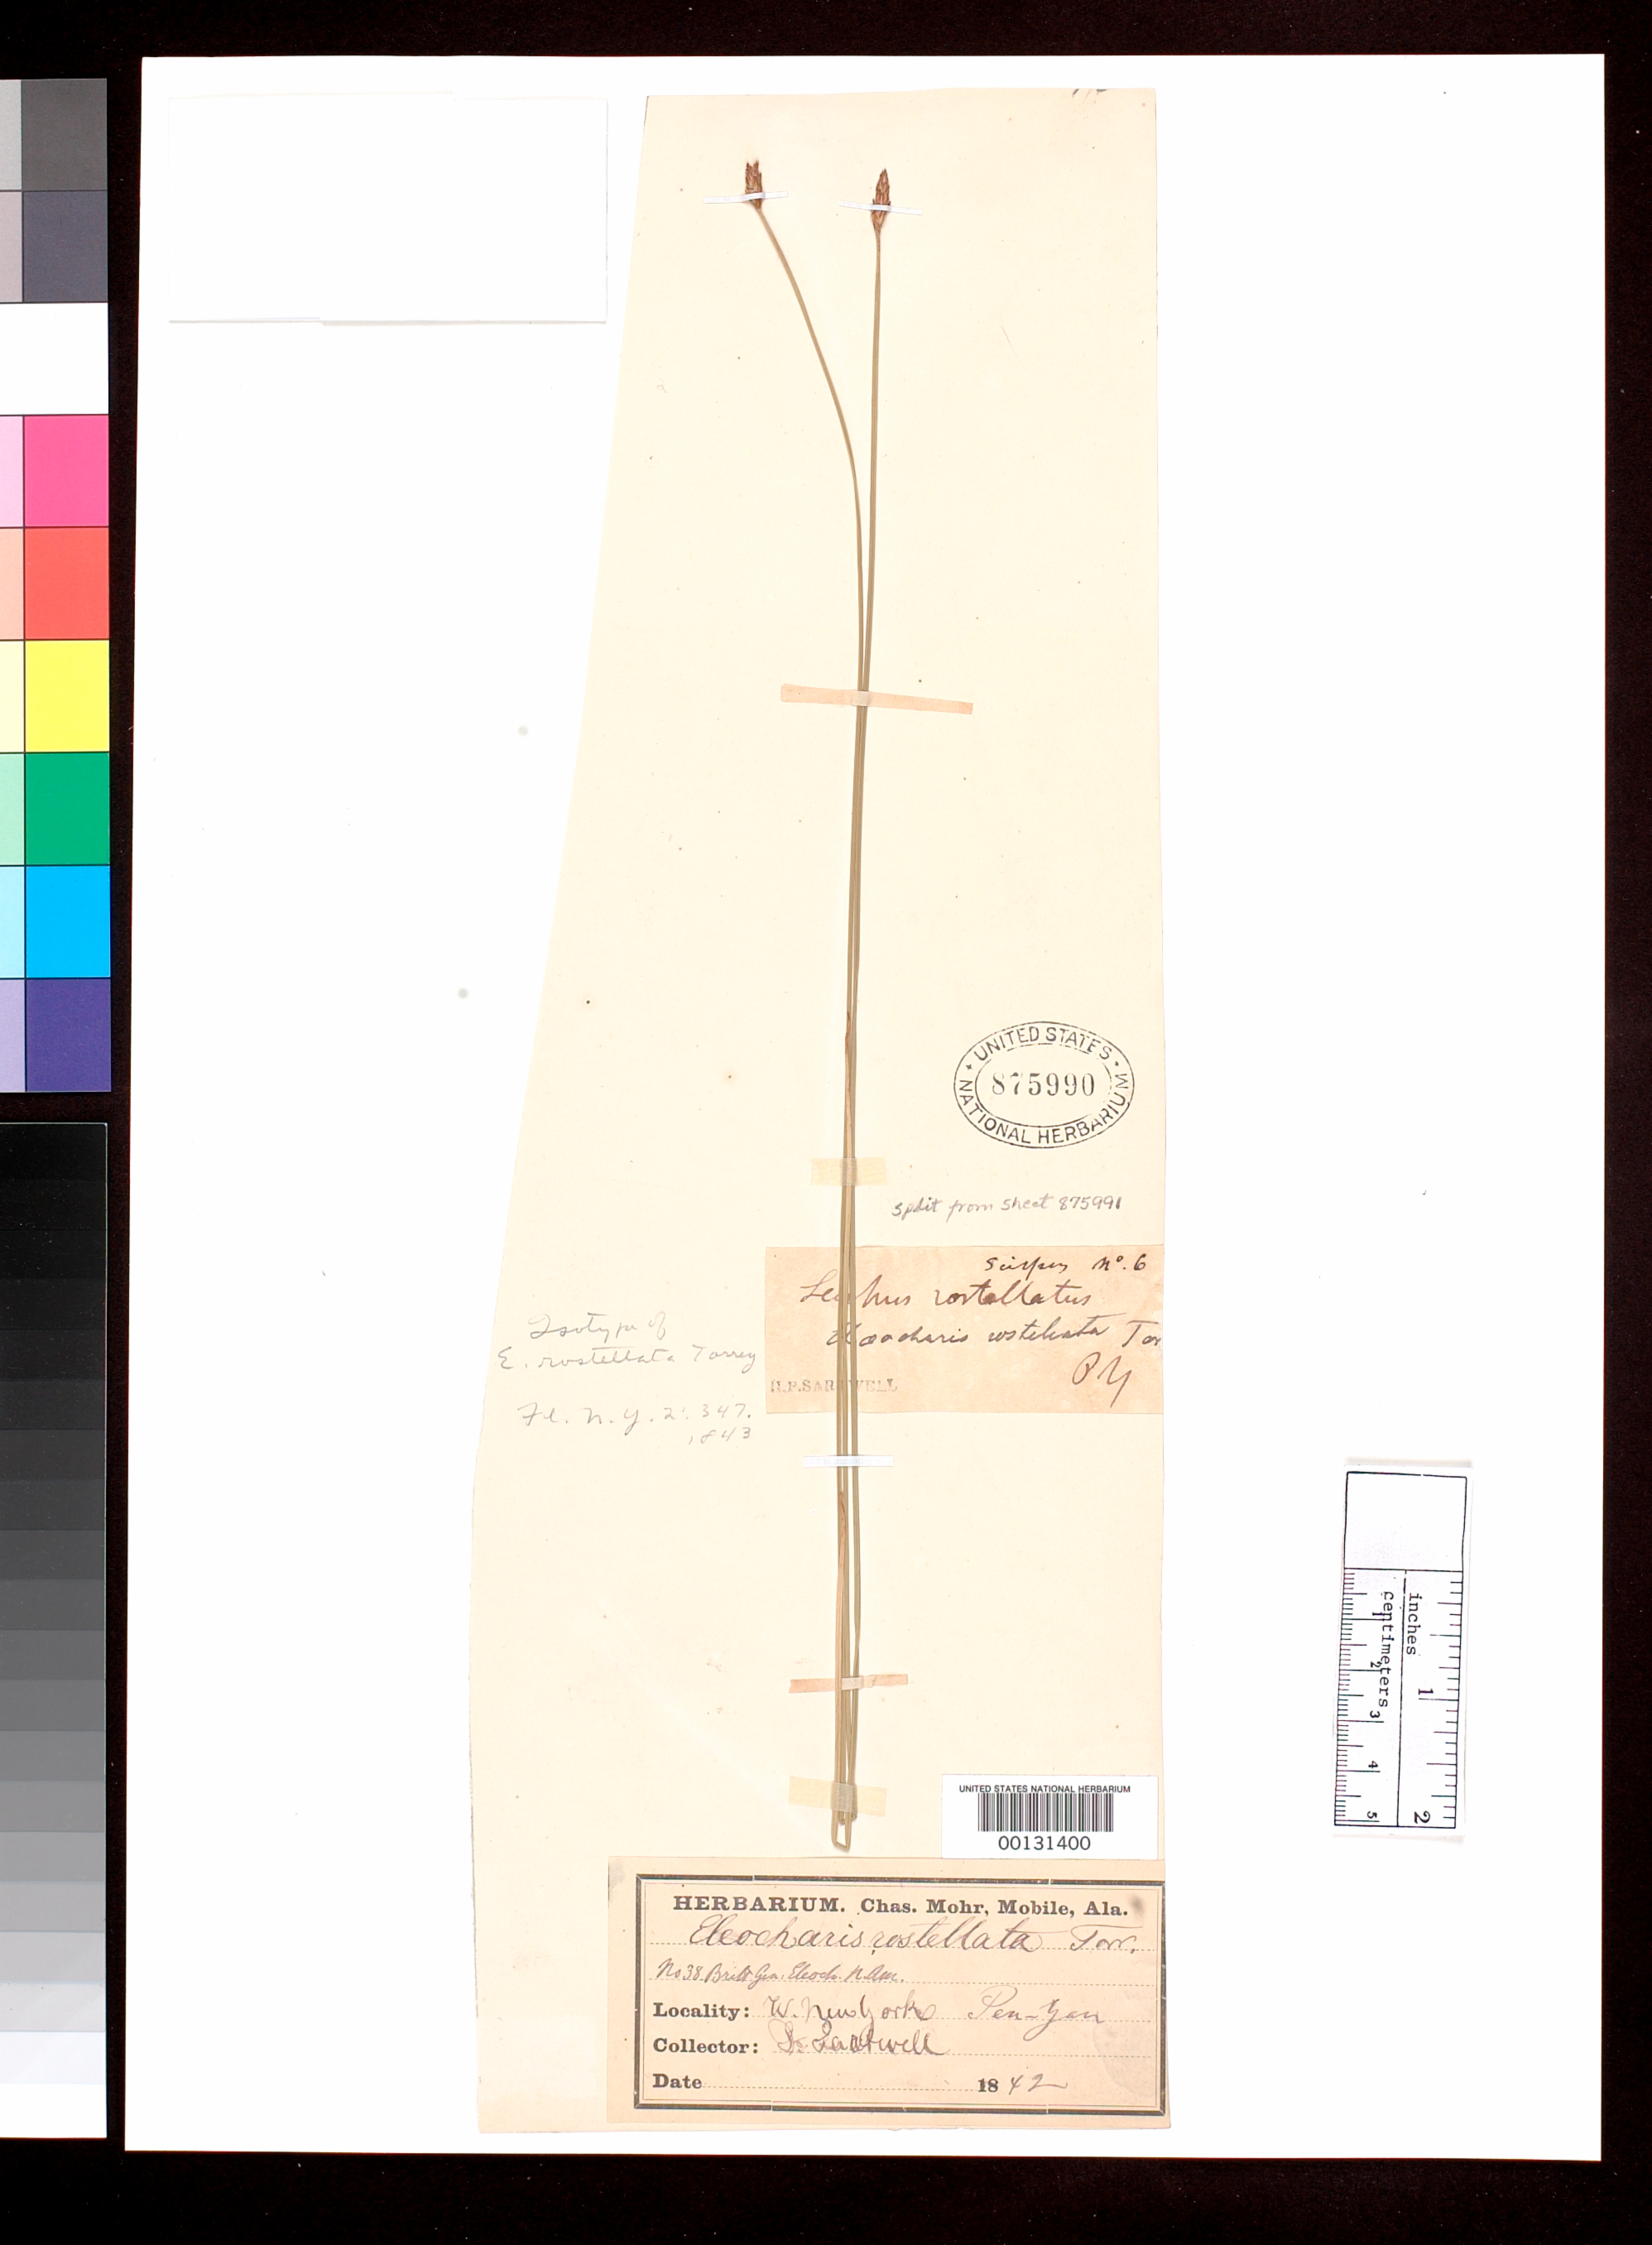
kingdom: Plantae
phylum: Tracheophyta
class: Liliopsida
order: Poales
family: Cyperaceae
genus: Scirpus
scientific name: Scirpus rostellata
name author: Torr.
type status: Isosyntype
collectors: H. P. Sartwell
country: United States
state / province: New York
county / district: Yates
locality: Penn Yan.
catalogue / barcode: US 875990